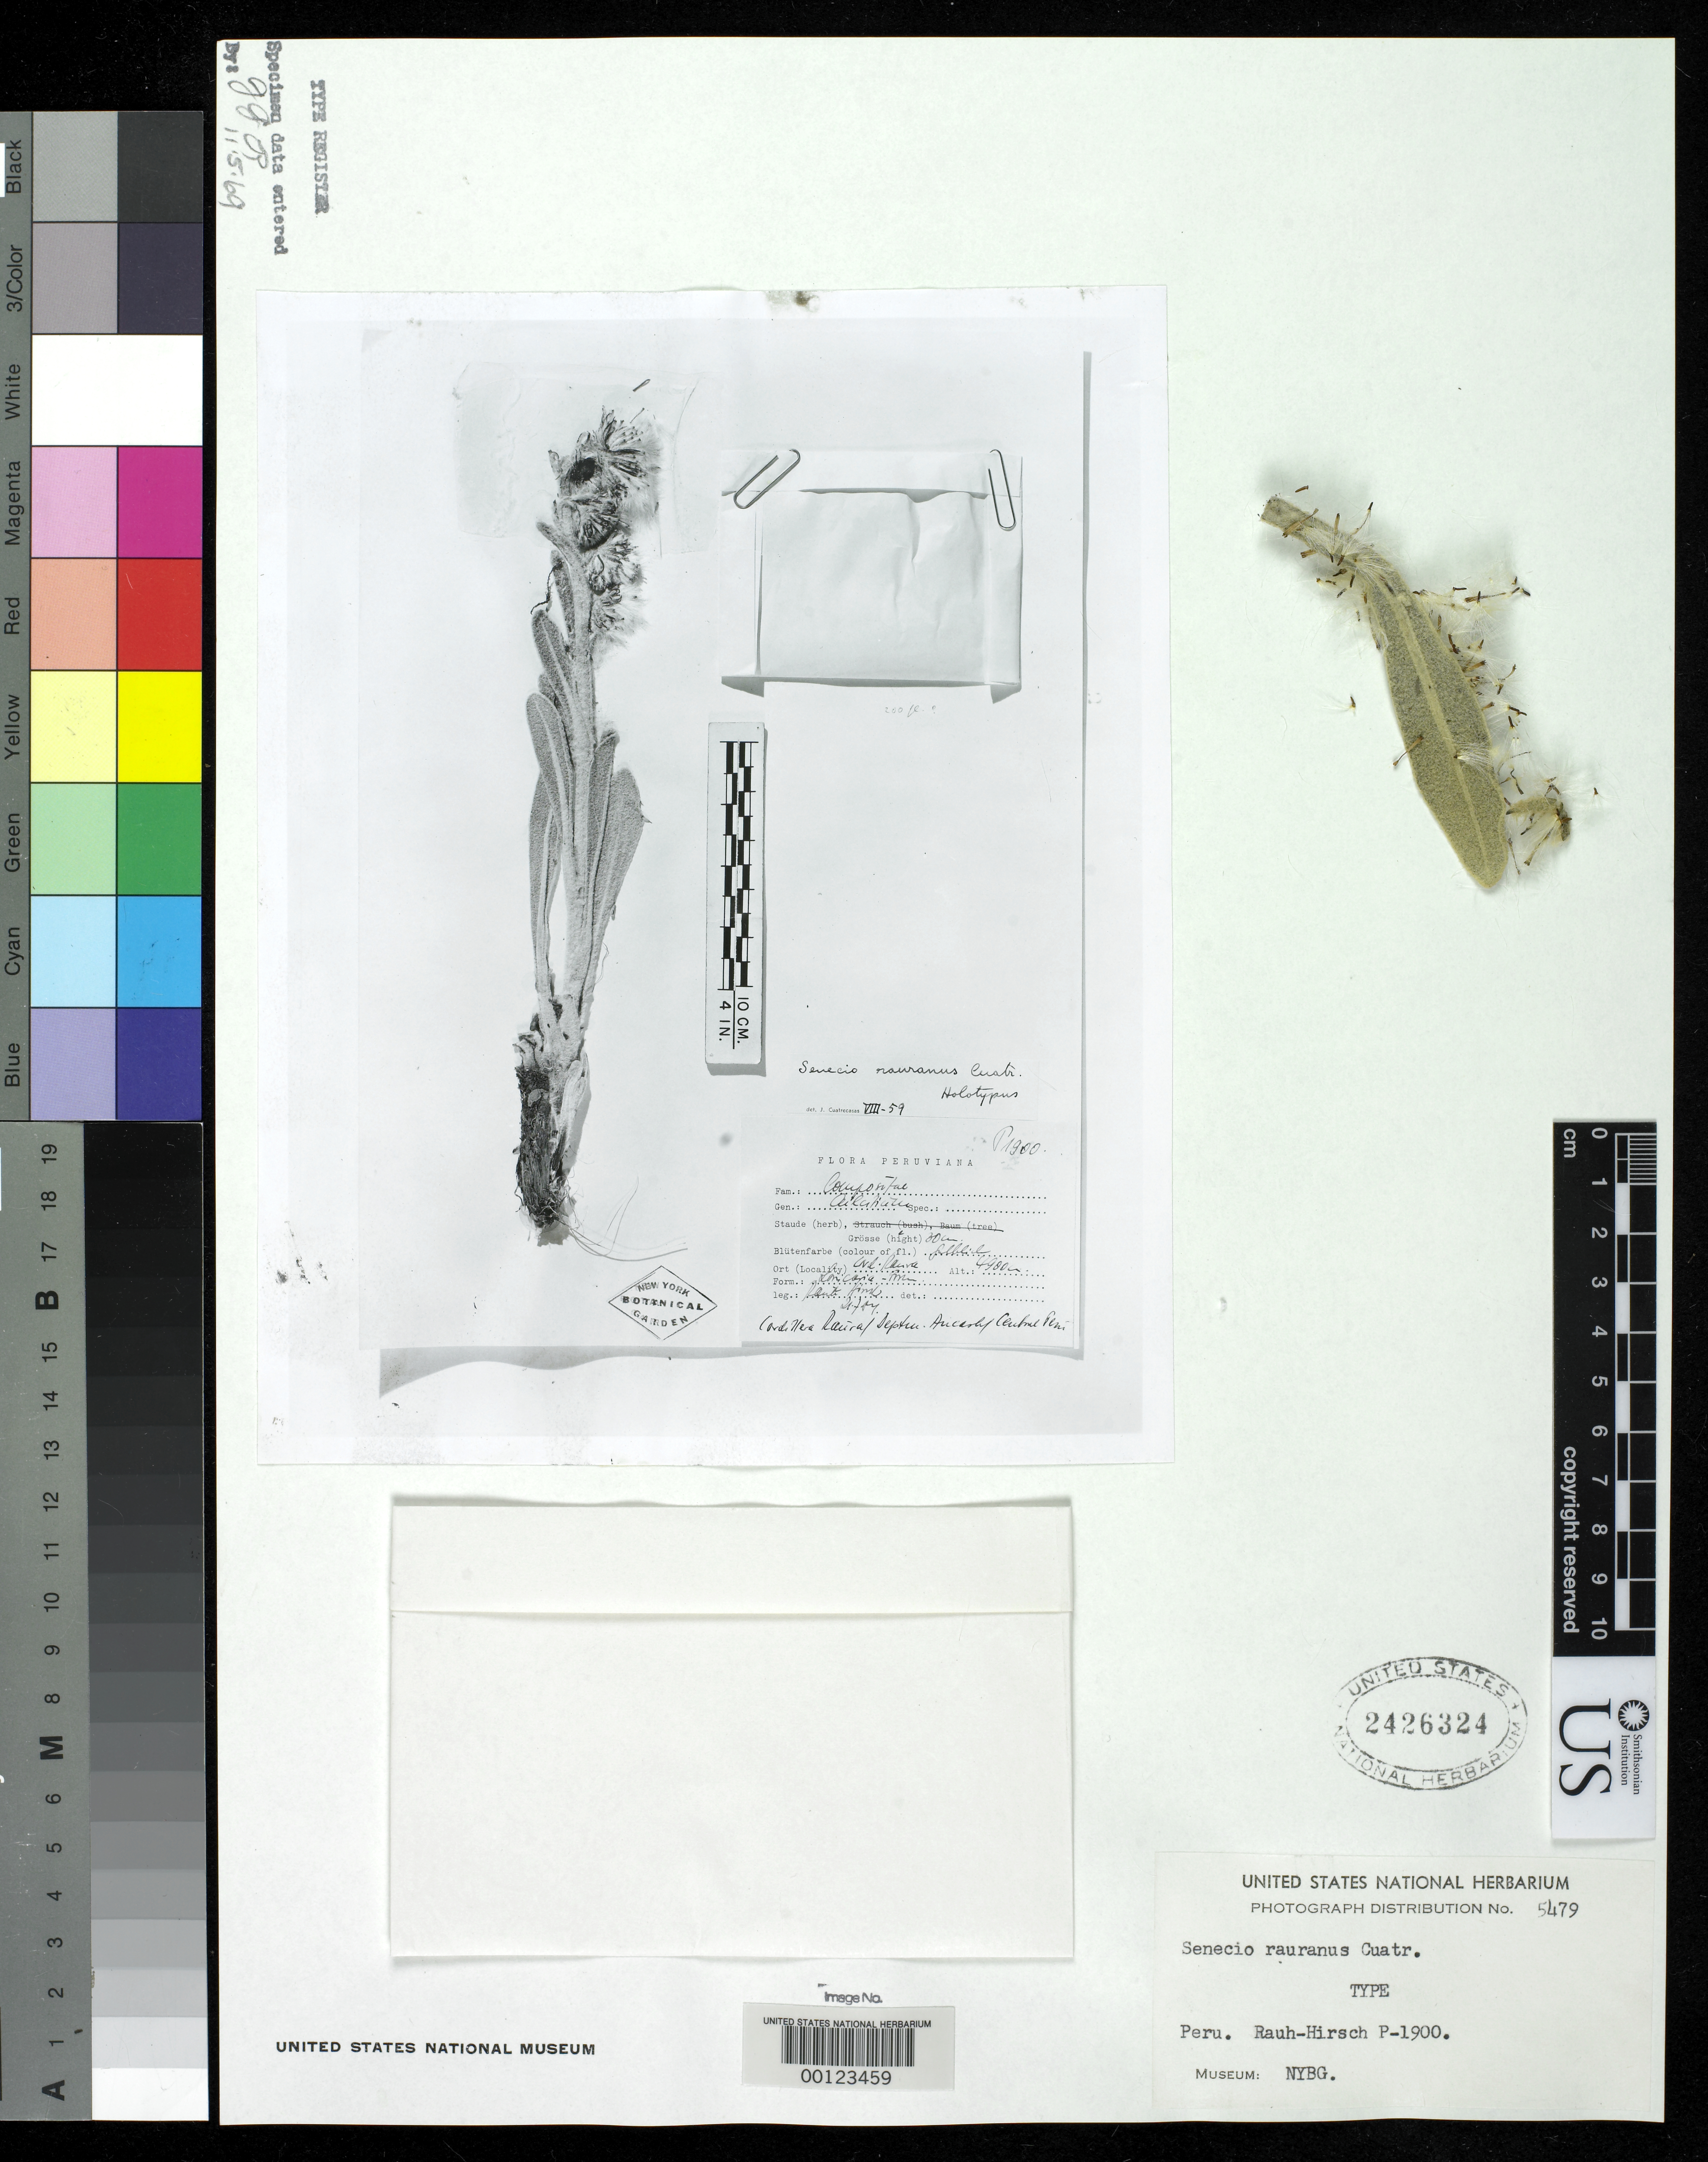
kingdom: Plantae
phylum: Tracheophyta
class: Magnoliopsida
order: Asterales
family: Asteraceae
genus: Senecio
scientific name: Senecio rauranus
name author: Cuatrec.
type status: Isotype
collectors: W. Rauh & G. Hirsch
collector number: P1900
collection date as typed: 21 Jul 1957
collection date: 1957-07-21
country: Peru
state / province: Ancash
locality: Cordillera Raura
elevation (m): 4900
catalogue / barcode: US 2426324